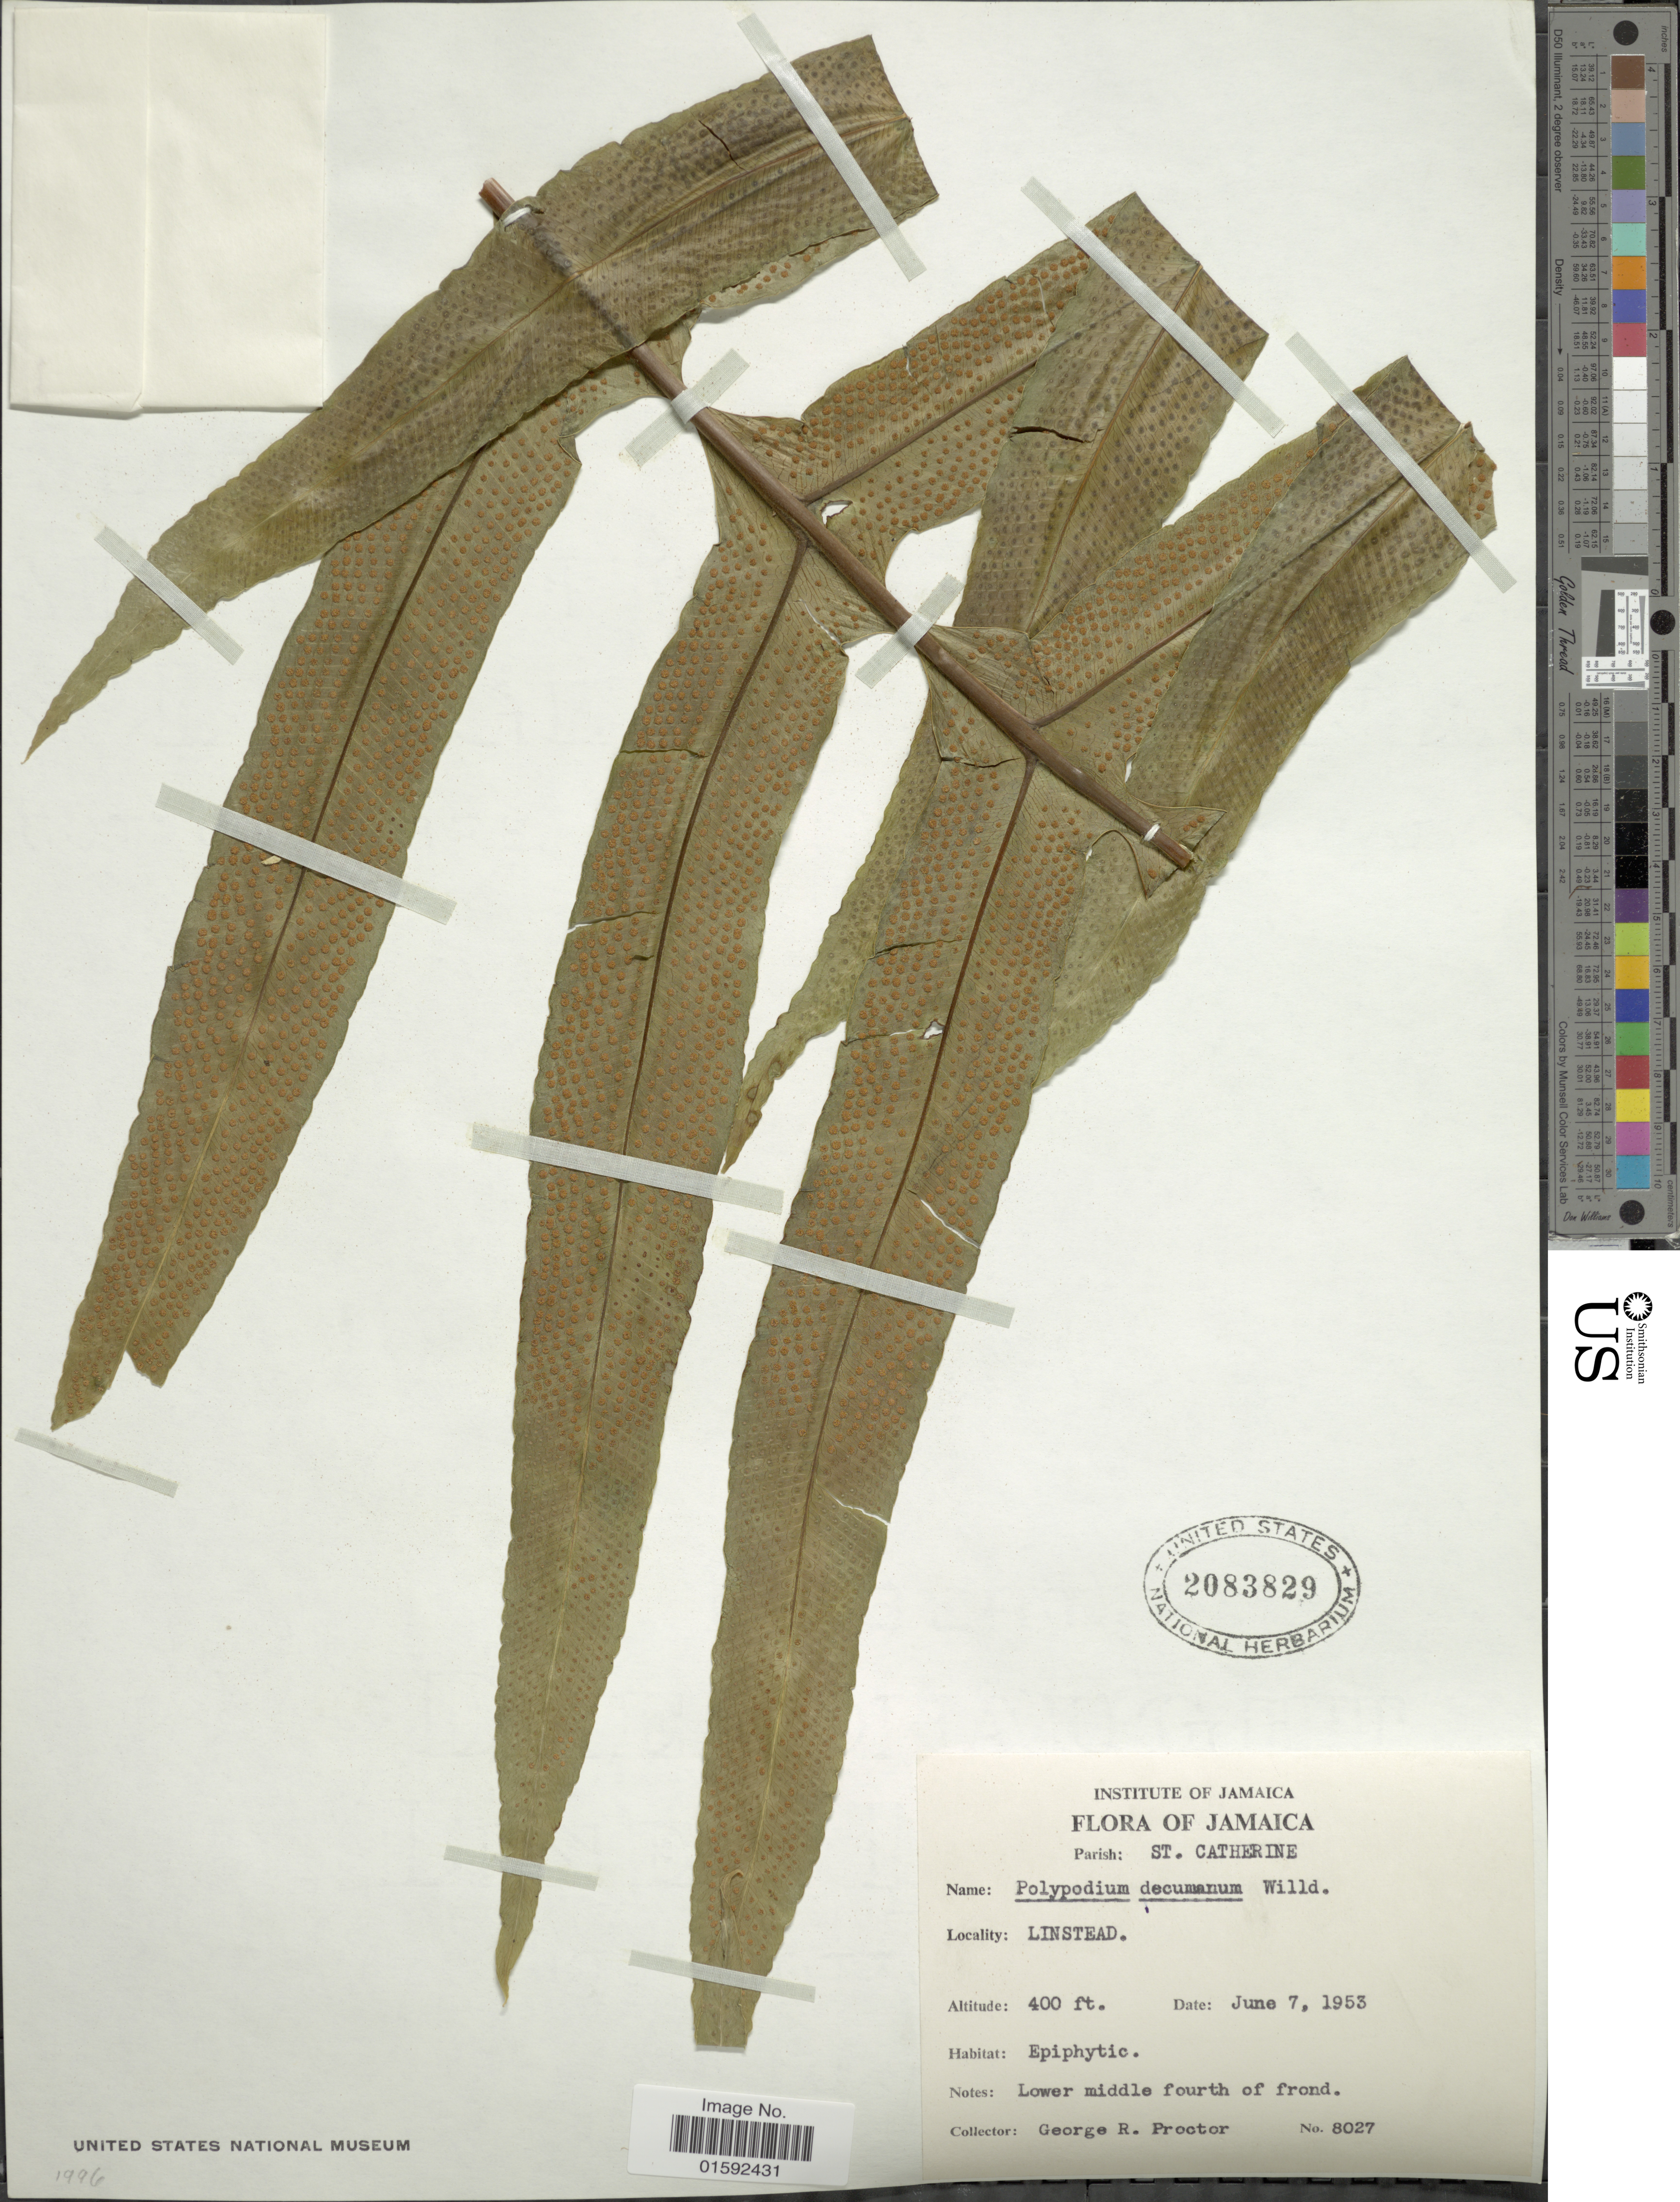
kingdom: Plantae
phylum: Tracheophyta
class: Polypodiopsida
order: Polypodiales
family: Polypodiaceae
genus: Phlebodium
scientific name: Phlebodium decumanum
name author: (Willd.) J. Sm.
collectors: G. R. Proctor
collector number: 8027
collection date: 1953-06-07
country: Jamaica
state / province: Saint Catherine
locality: Jamaica, Parish: St. Catherine, Linstead.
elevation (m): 122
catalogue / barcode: US 2083829